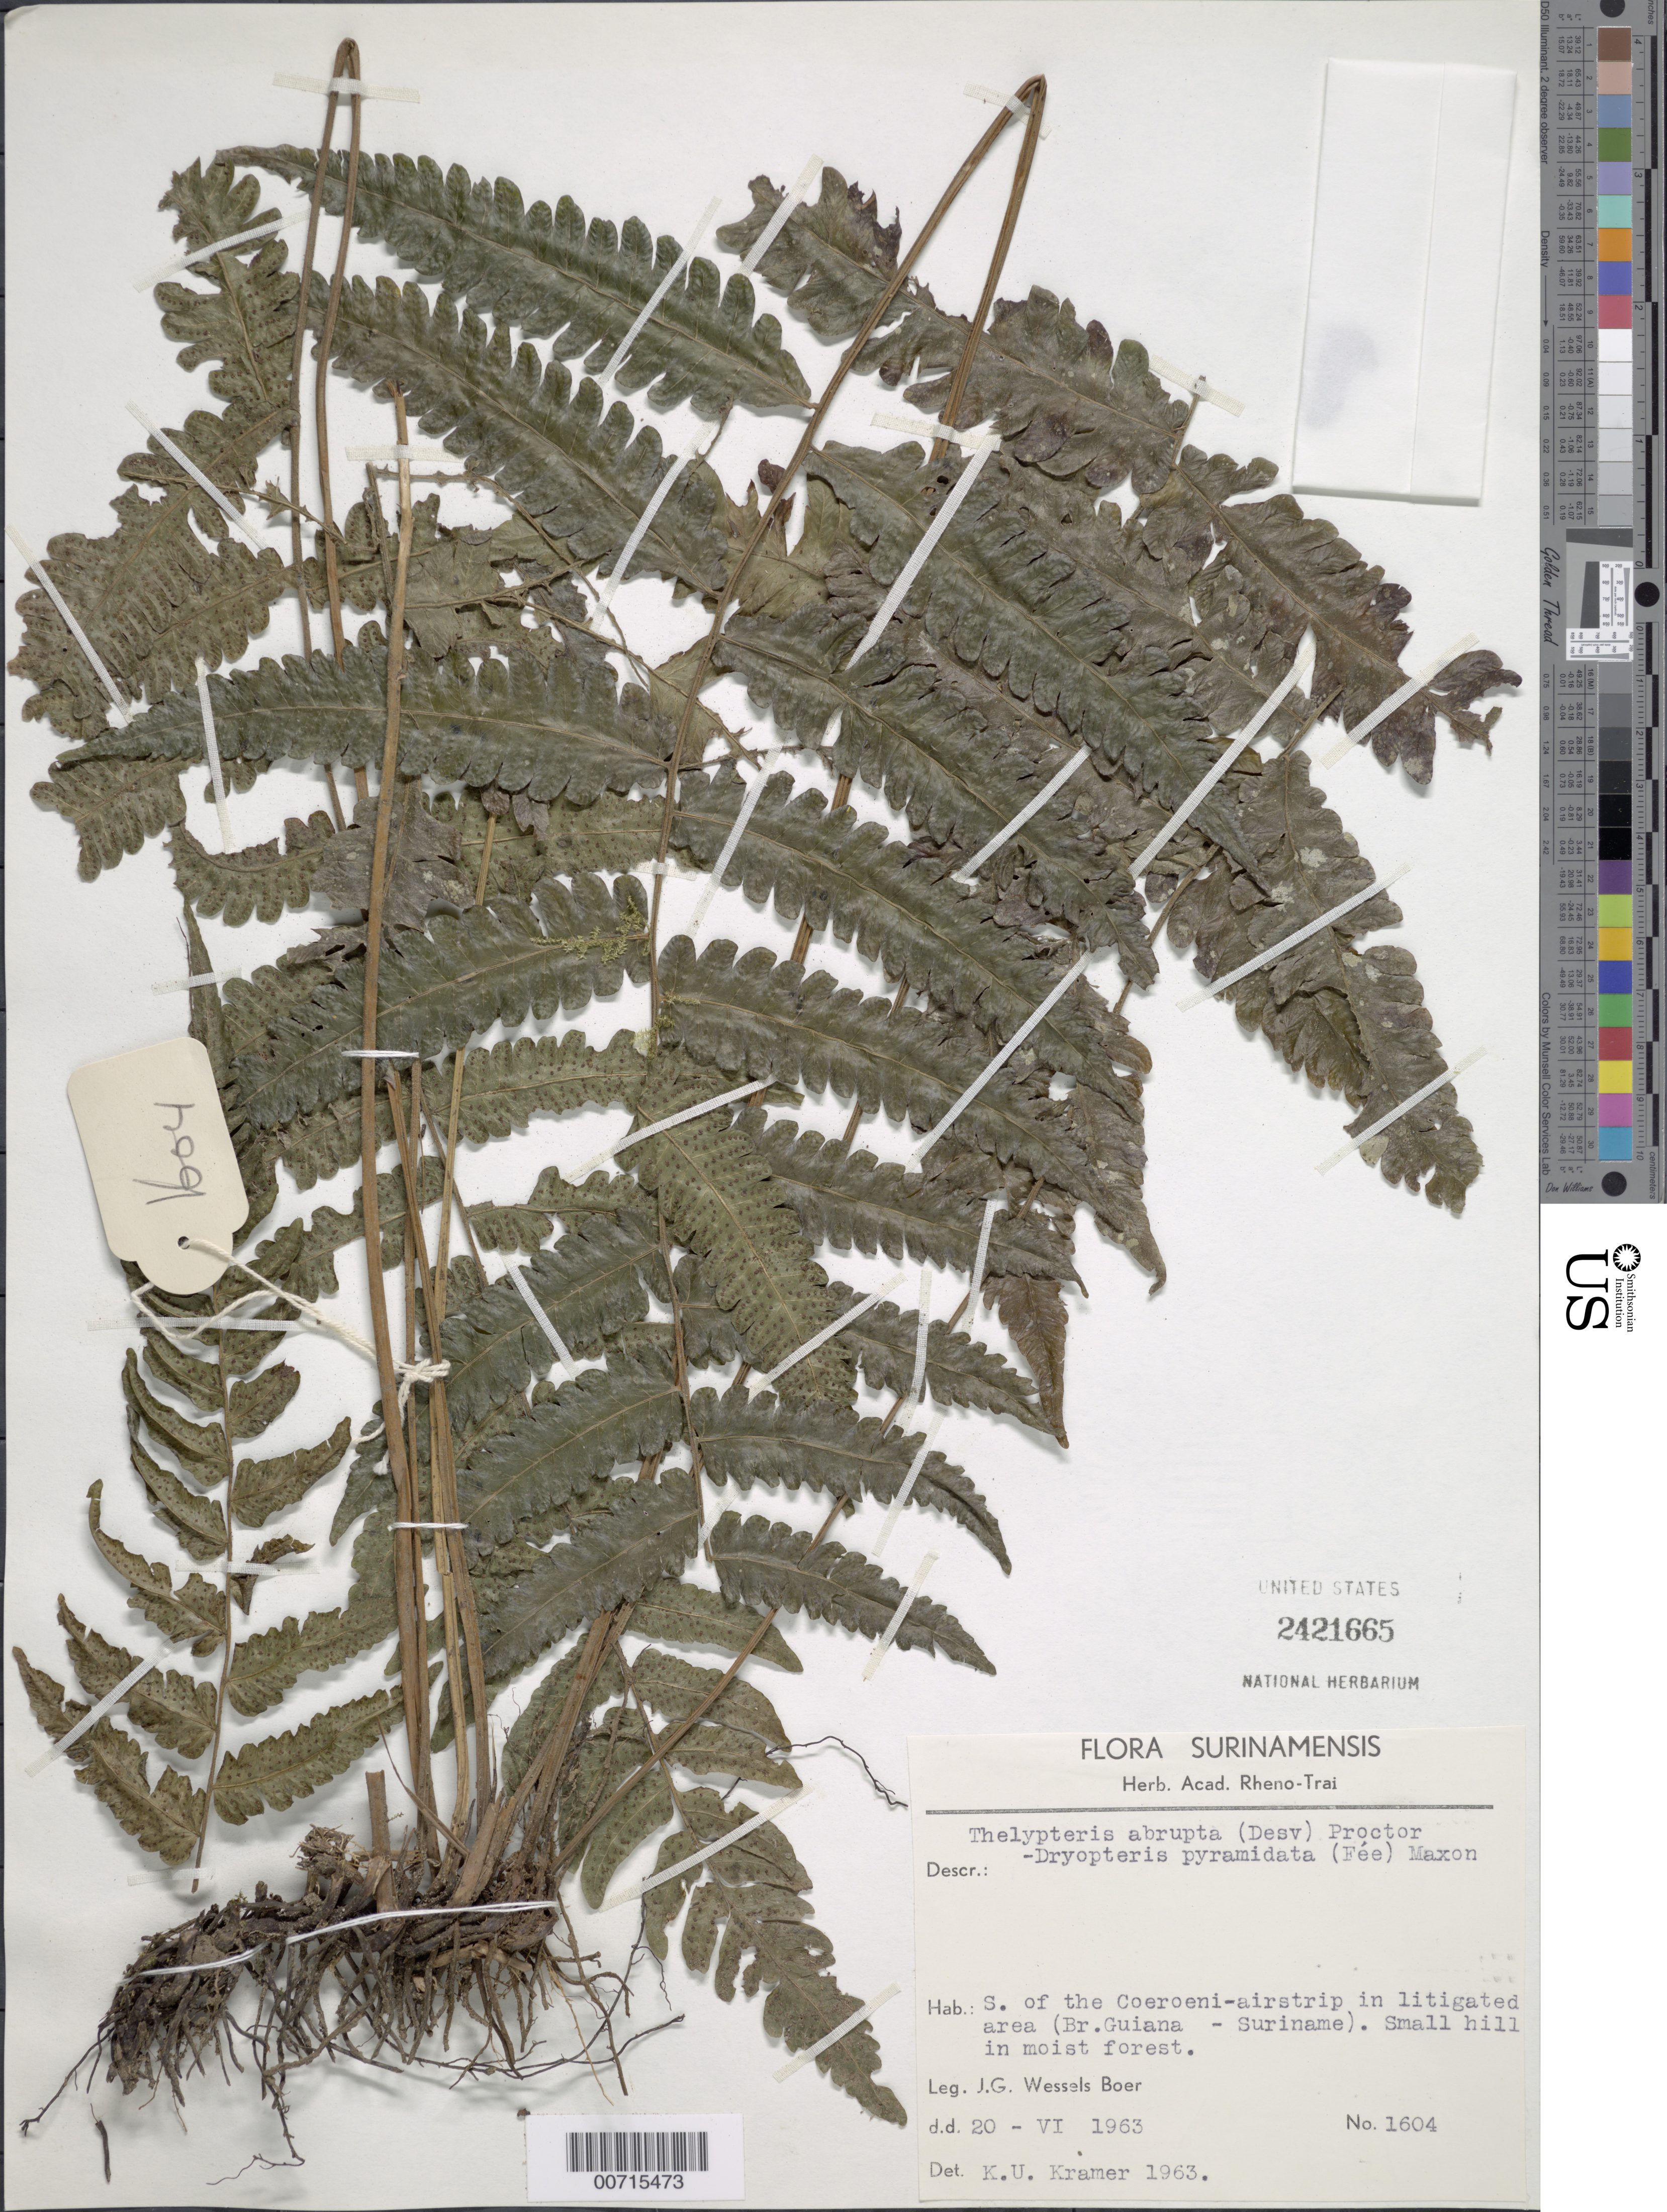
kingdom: Plantae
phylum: Tracheophyta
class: Polypodiopsida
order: Polypodiales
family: Thelypteridaceae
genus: Goniopteris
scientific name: Goniopteris abrupta (Desv.) comb. nov., ined 2015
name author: (Desv.)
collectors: J. G. Wessels Boer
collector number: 1605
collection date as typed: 20-Jun-63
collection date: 1963-06-20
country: Suriname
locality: Coeroeni airstrip, S of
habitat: Small hill in moist forest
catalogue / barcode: US 2421665